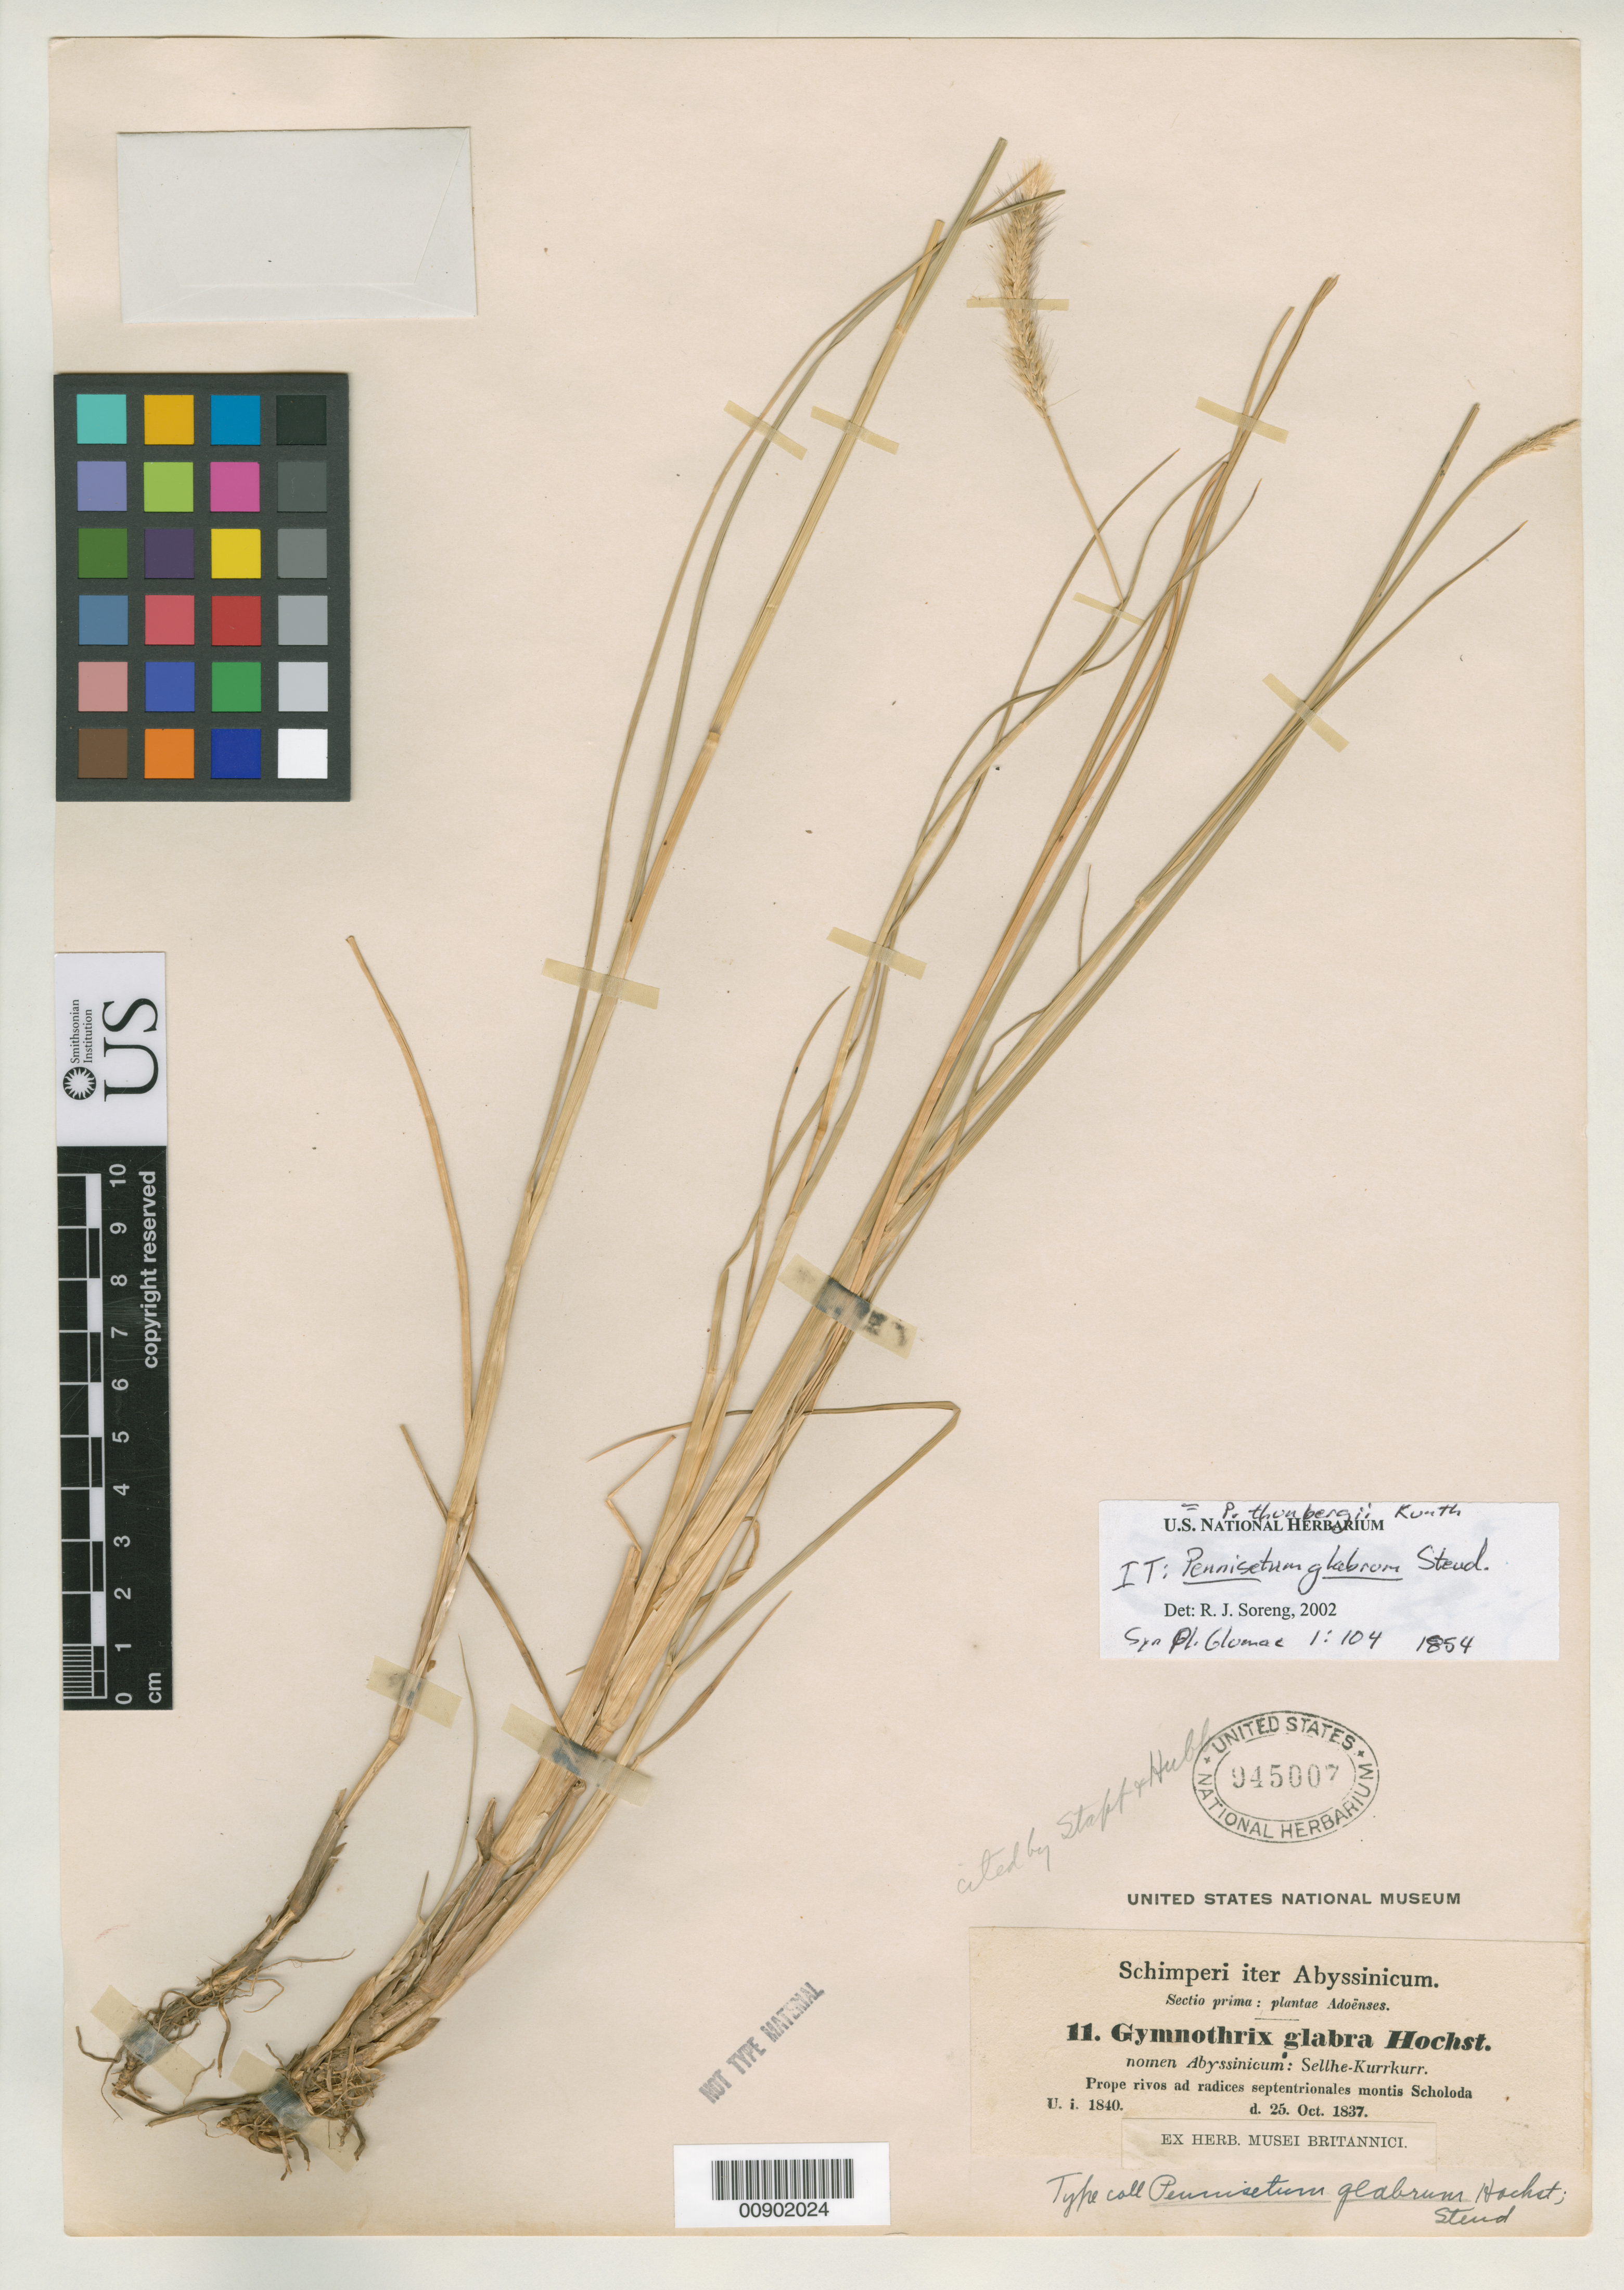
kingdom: Plantae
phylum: Tracheophyta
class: Liliopsida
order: Poales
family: Poaceae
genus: Pennisetum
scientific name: Pennisetum schimperi var. pubiflora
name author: A. Rich.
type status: Isotype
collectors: G. W. Schimper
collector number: I 11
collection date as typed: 25 Oct 1837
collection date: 1837-10-25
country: Ethiopia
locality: Prope rives ad radices septentrionales Montis Scholoda.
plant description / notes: Currently accepted name as cited by Clayton & Renvoize (1982) & by Phillips (1995).; Also a type of Pennisetum glabrum Steud.; Currently accepted name as cited by Clayton & Renvoize (1982) & by Phillips (1995).; Also a type of Pennisetum schimperi var. pubiflora A. Rich.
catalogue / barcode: US 945007